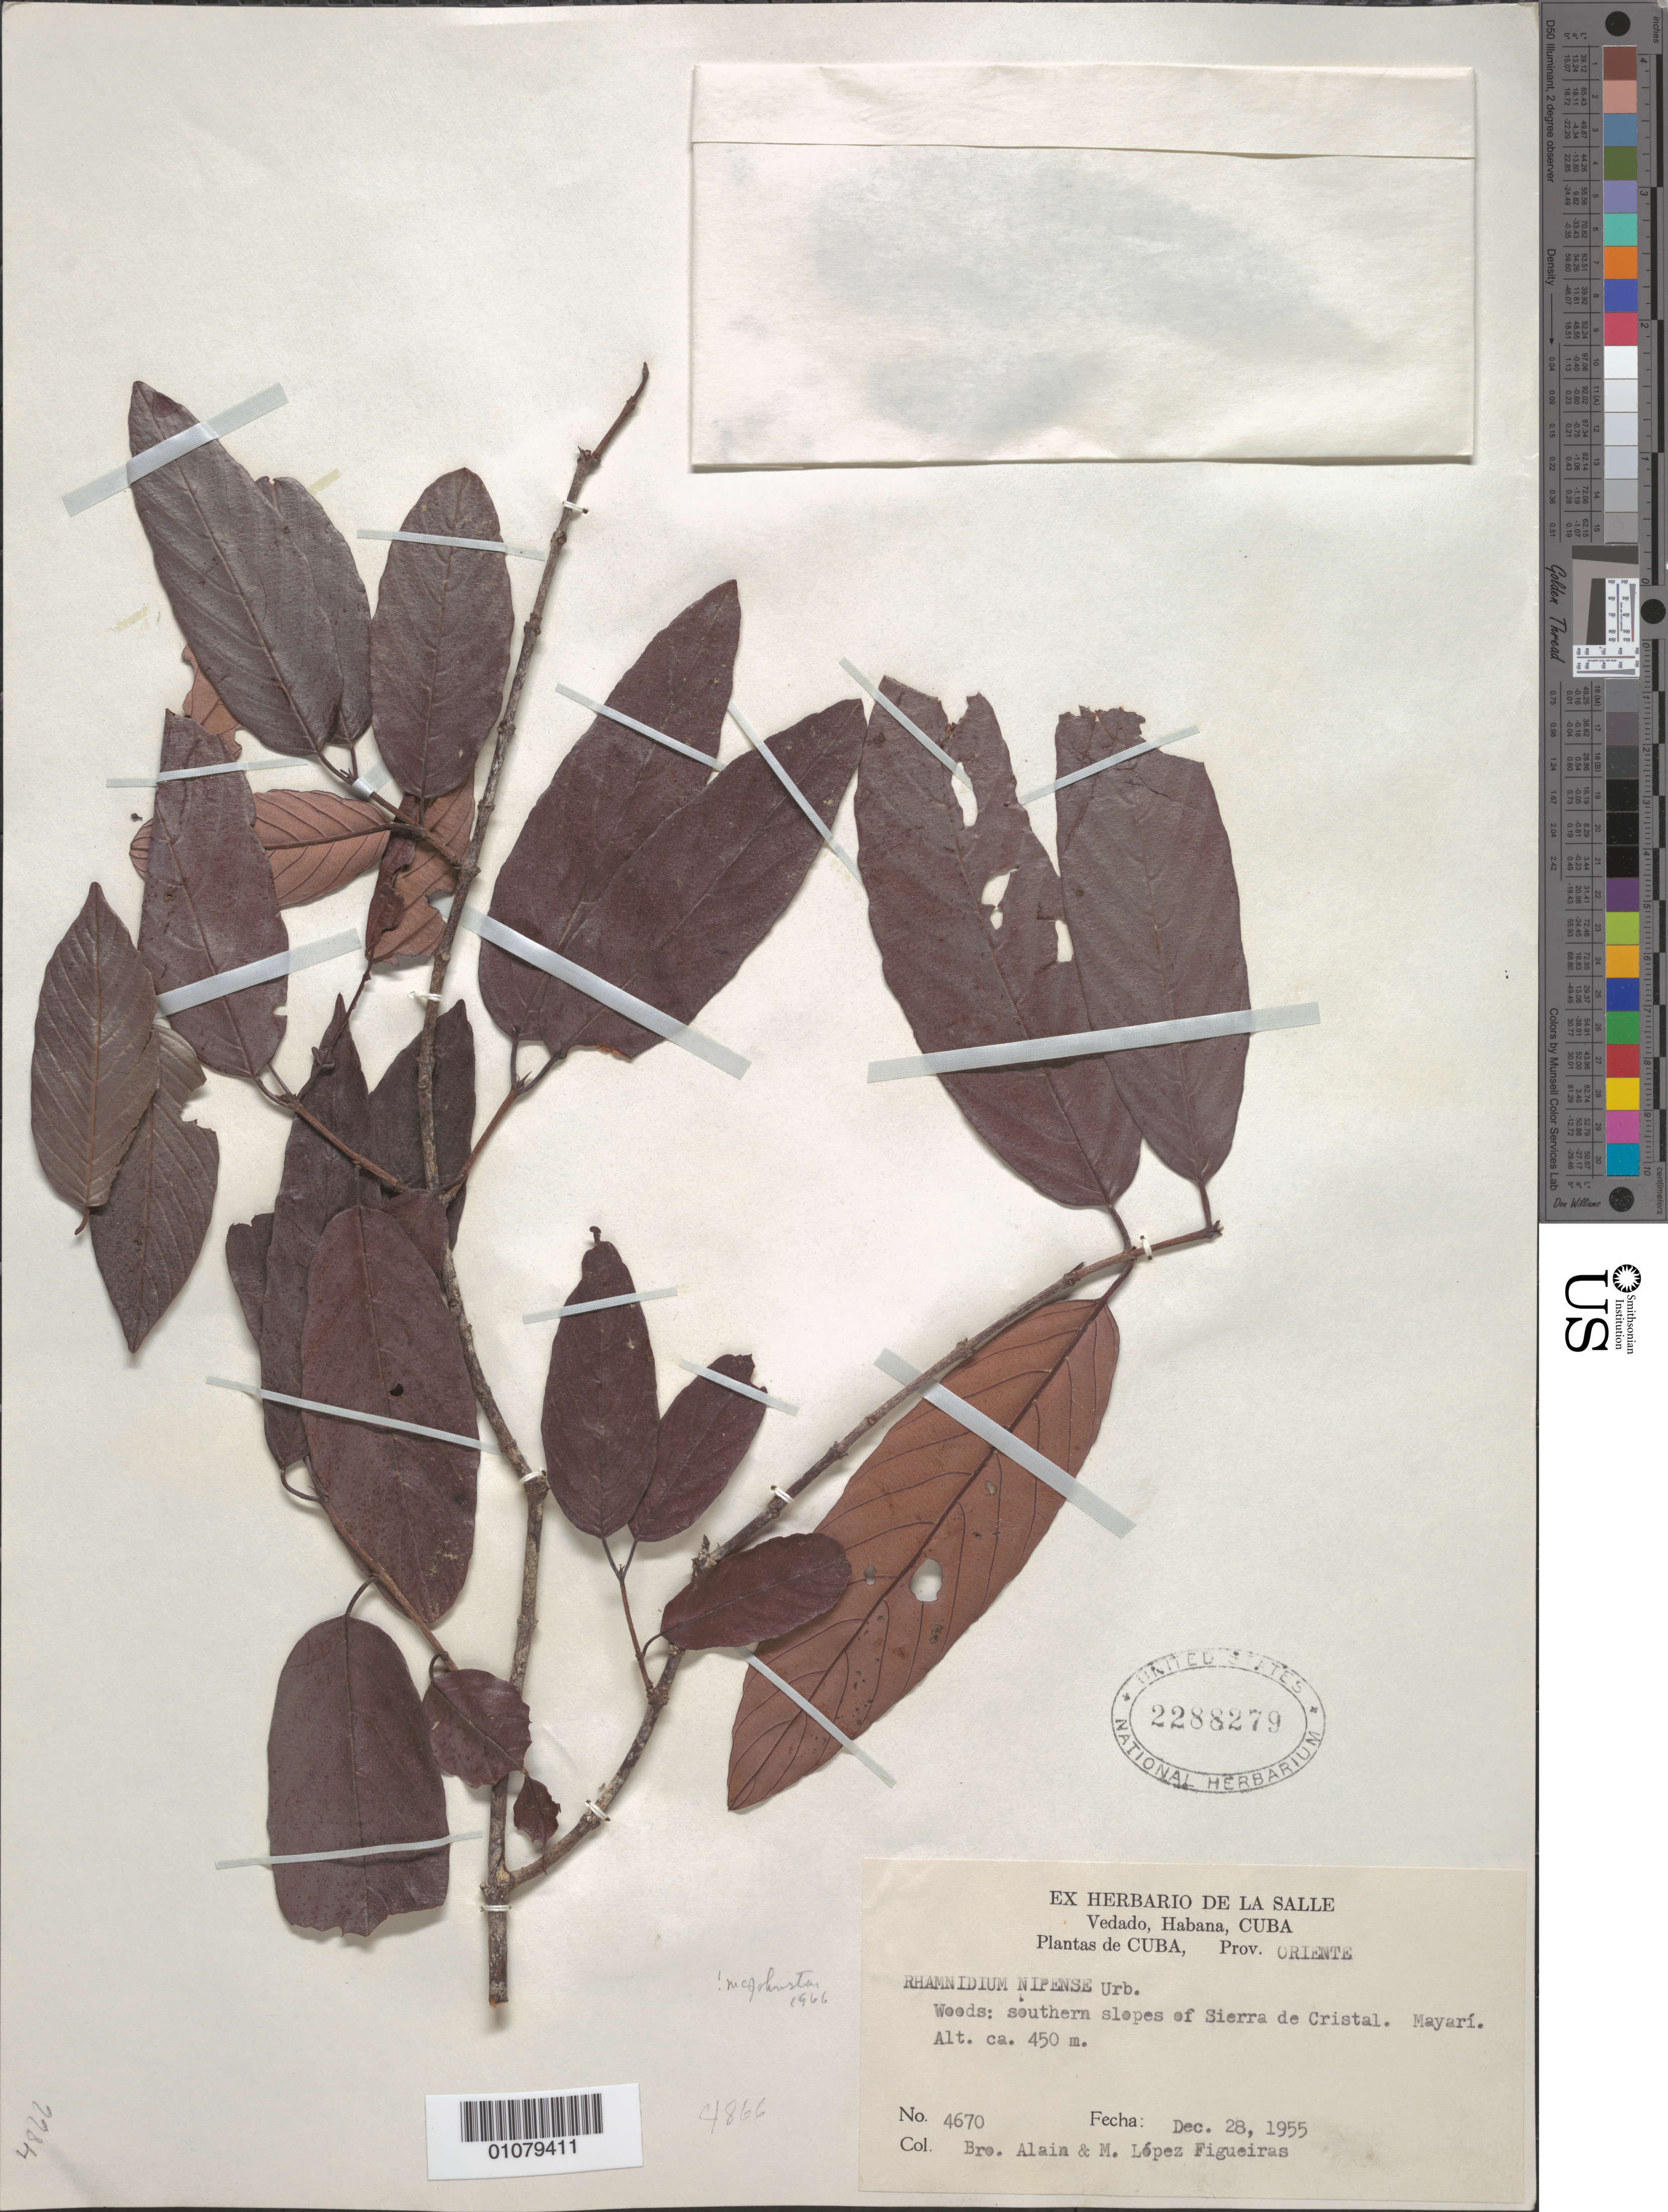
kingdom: Plantae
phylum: Tracheophyta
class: Magnoliopsida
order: Rosales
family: Rhamnaceae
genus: Rhamnidium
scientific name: Rhamnidium nipense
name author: Urb.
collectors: A. H. Liogier & M. López Figueiras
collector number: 4670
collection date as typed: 28 Dec 1955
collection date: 1955-12-28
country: Cuba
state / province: Holguín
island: Cuba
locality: Woods: southern slopes of Sierra de Cristal Mayari Prov Oriente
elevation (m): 450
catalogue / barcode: US 2288279